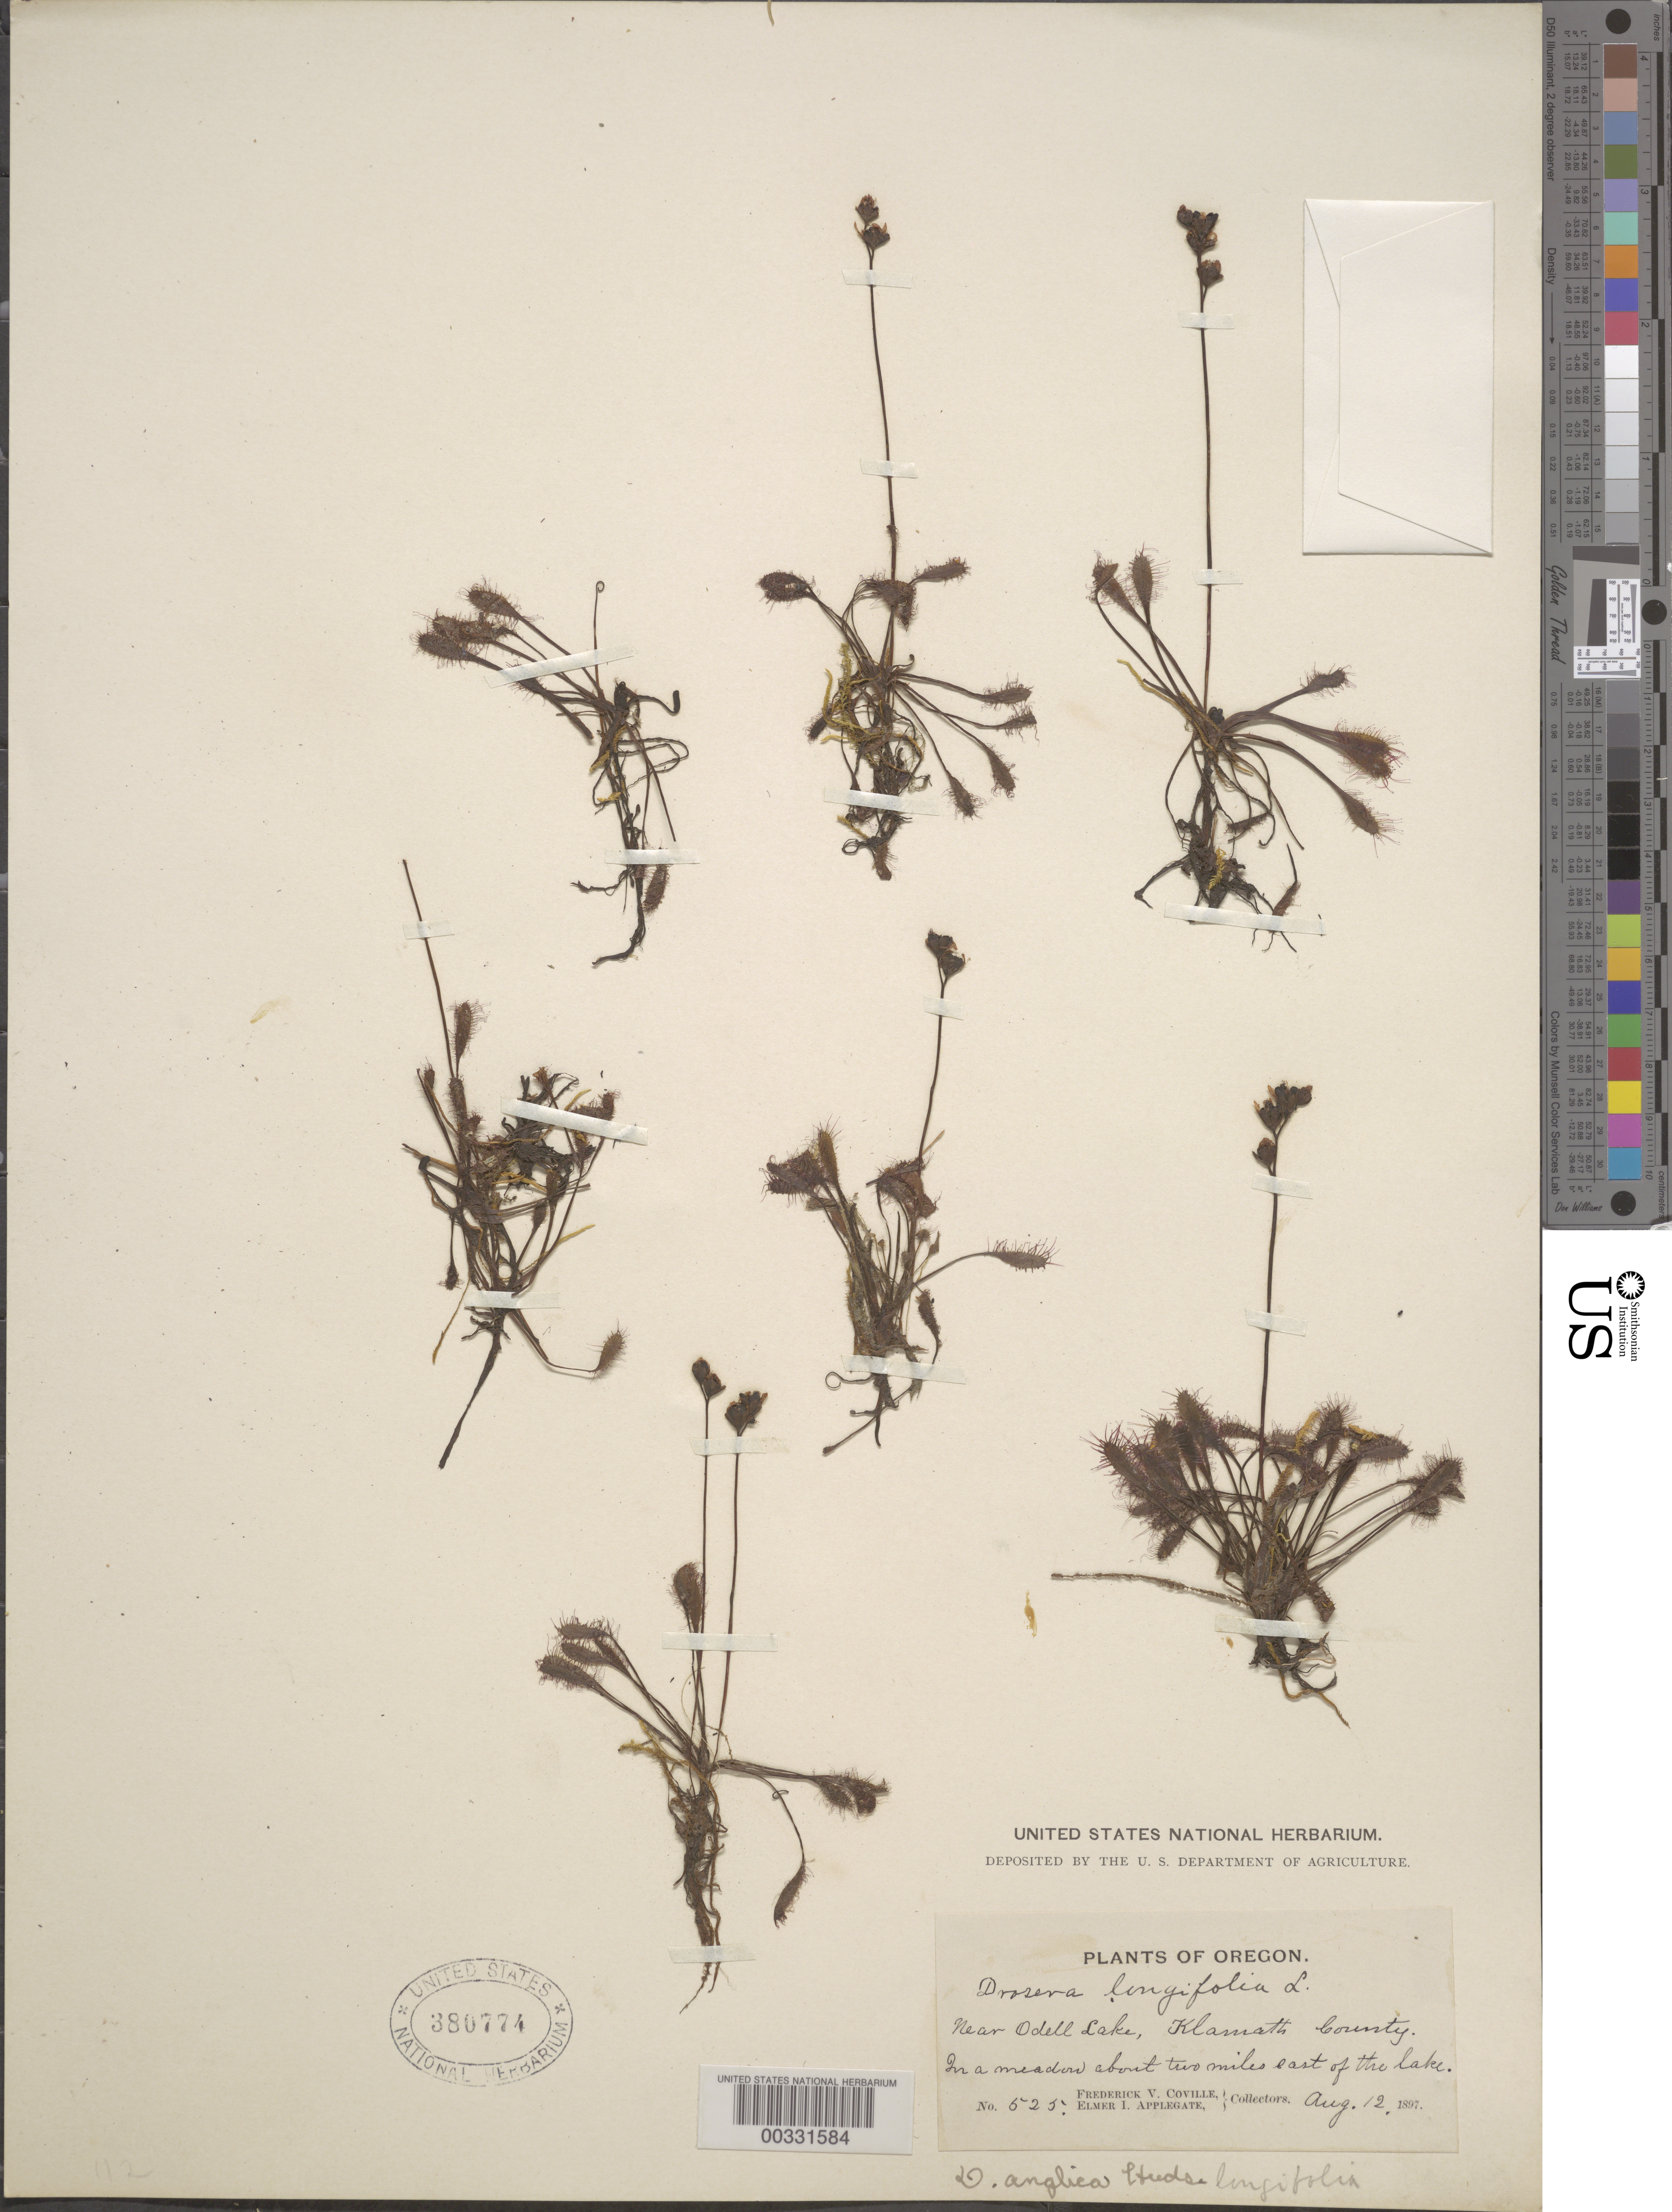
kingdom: Plantae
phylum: Tracheophyta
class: Magnoliopsida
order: Caryophyllales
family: Droseraceae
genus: Drosera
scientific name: Drosera anglica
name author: Huds.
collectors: F. V. Coville & E. I. Applegate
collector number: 525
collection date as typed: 12 Aug 1897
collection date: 1897-08-12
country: United States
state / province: Oregon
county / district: Klamath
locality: Odell lake, near, meadow 2 miles east of the lake.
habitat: In a meadow.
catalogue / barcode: US 380774